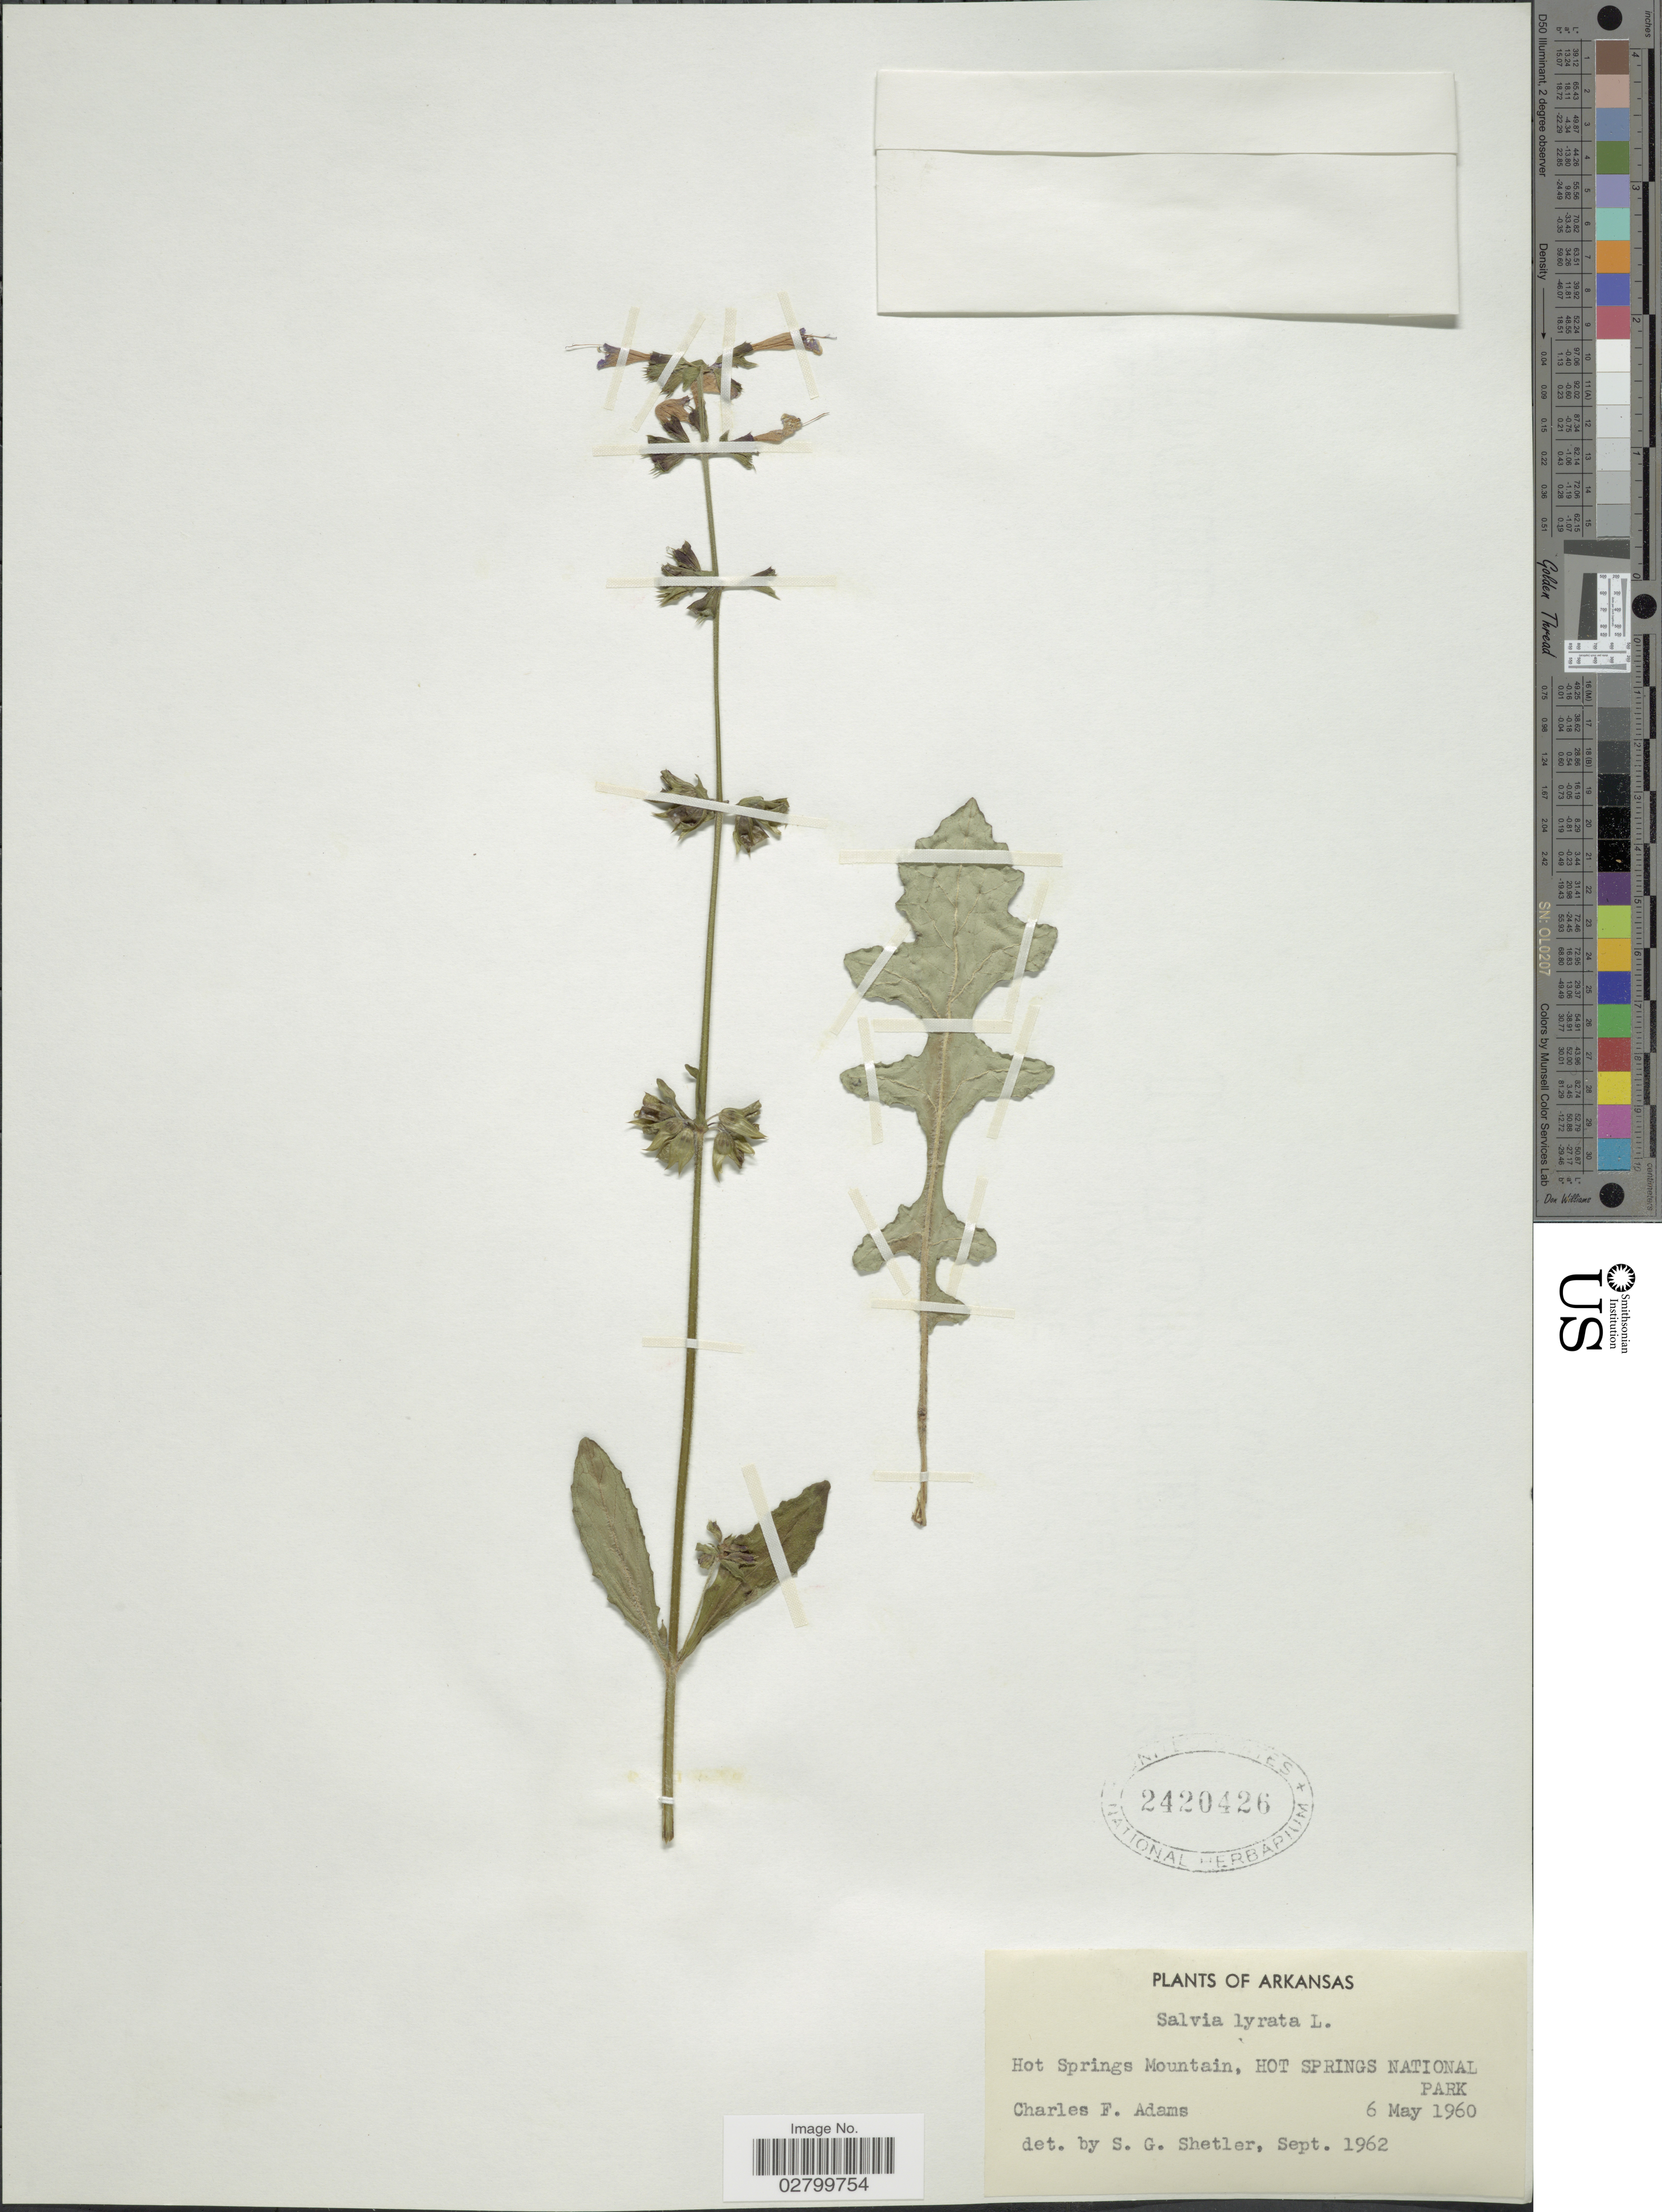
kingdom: Plantae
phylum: Tracheophyta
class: Magnoliopsida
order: Lamiales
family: Lamiaceae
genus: Salvia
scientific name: Salvia lyrata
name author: L.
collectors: C. F. Adams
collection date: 1960-05-06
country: United States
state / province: Arkansas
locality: Hot Springs Mountain, Hot Springs National Park.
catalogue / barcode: US 2420426